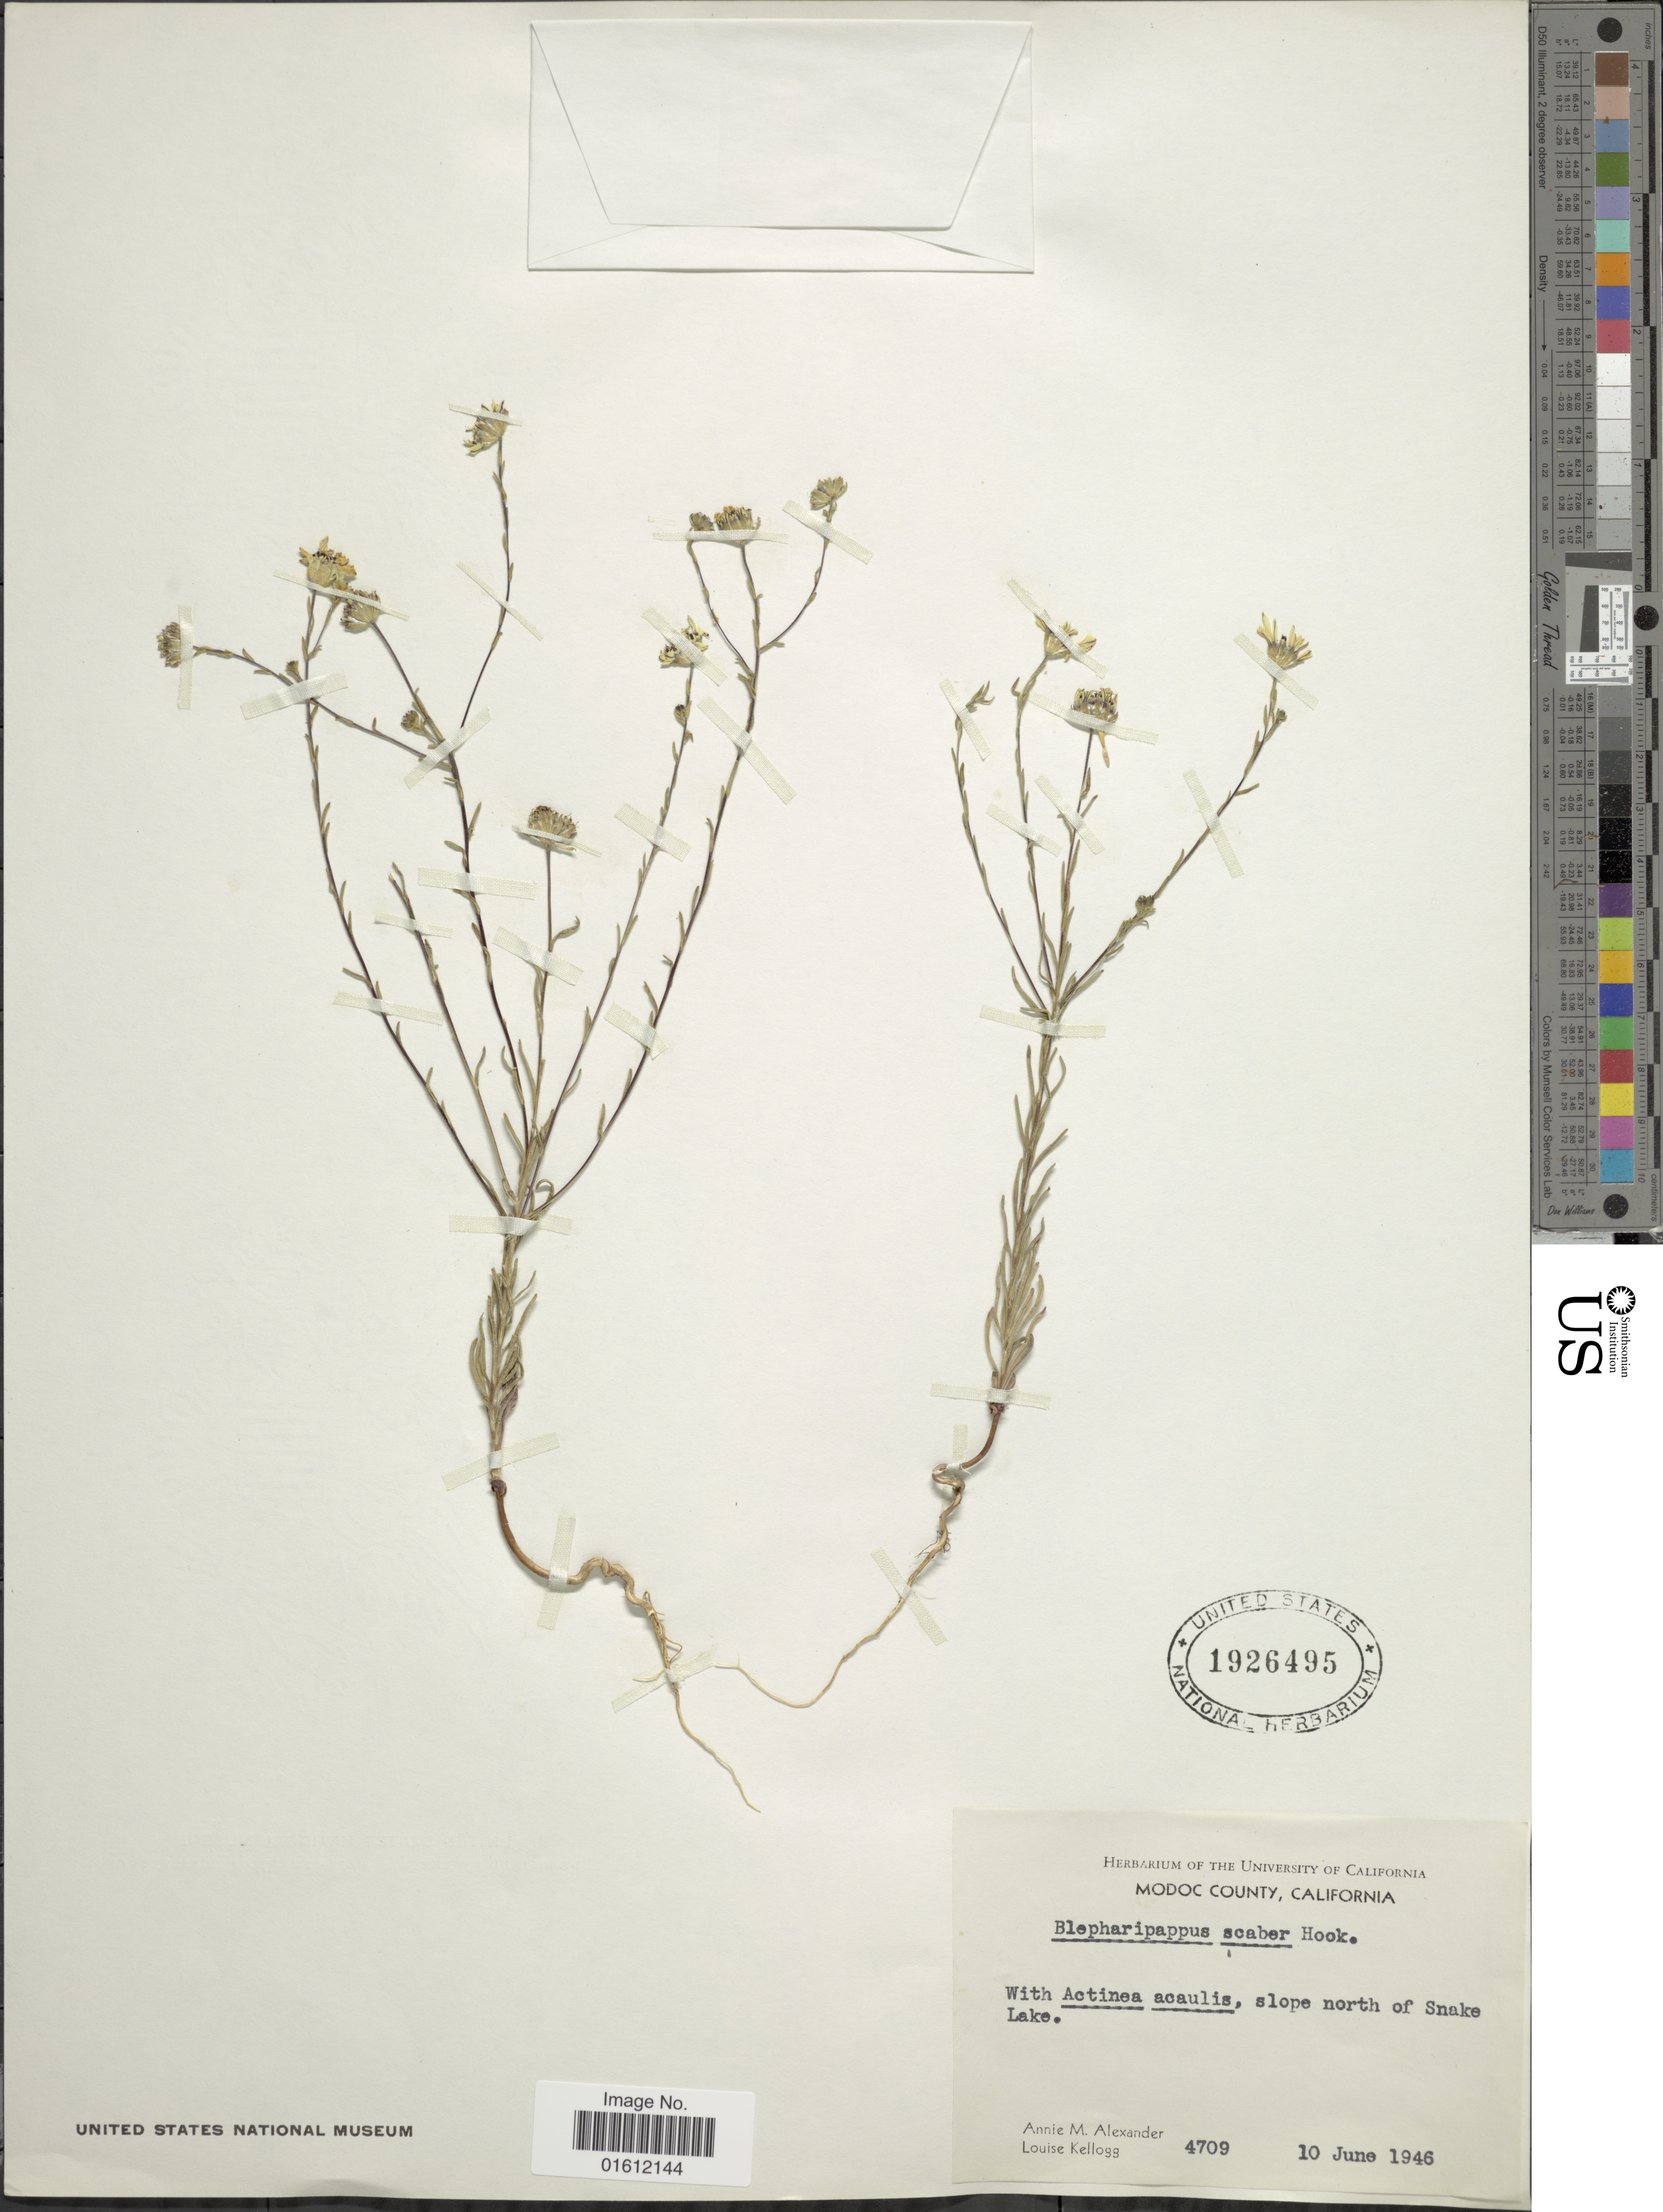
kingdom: Plantae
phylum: Tracheophyta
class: Magnoliopsida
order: Asterales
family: Asteraceae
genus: Blepharipappus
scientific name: Blepharipappus scaber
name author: Hook.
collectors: A. M. Alexander & L. Kellogg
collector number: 709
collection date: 1946-06-10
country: United States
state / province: California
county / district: Modoc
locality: Modoc County, slope north of Snake Lake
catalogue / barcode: US 1926495